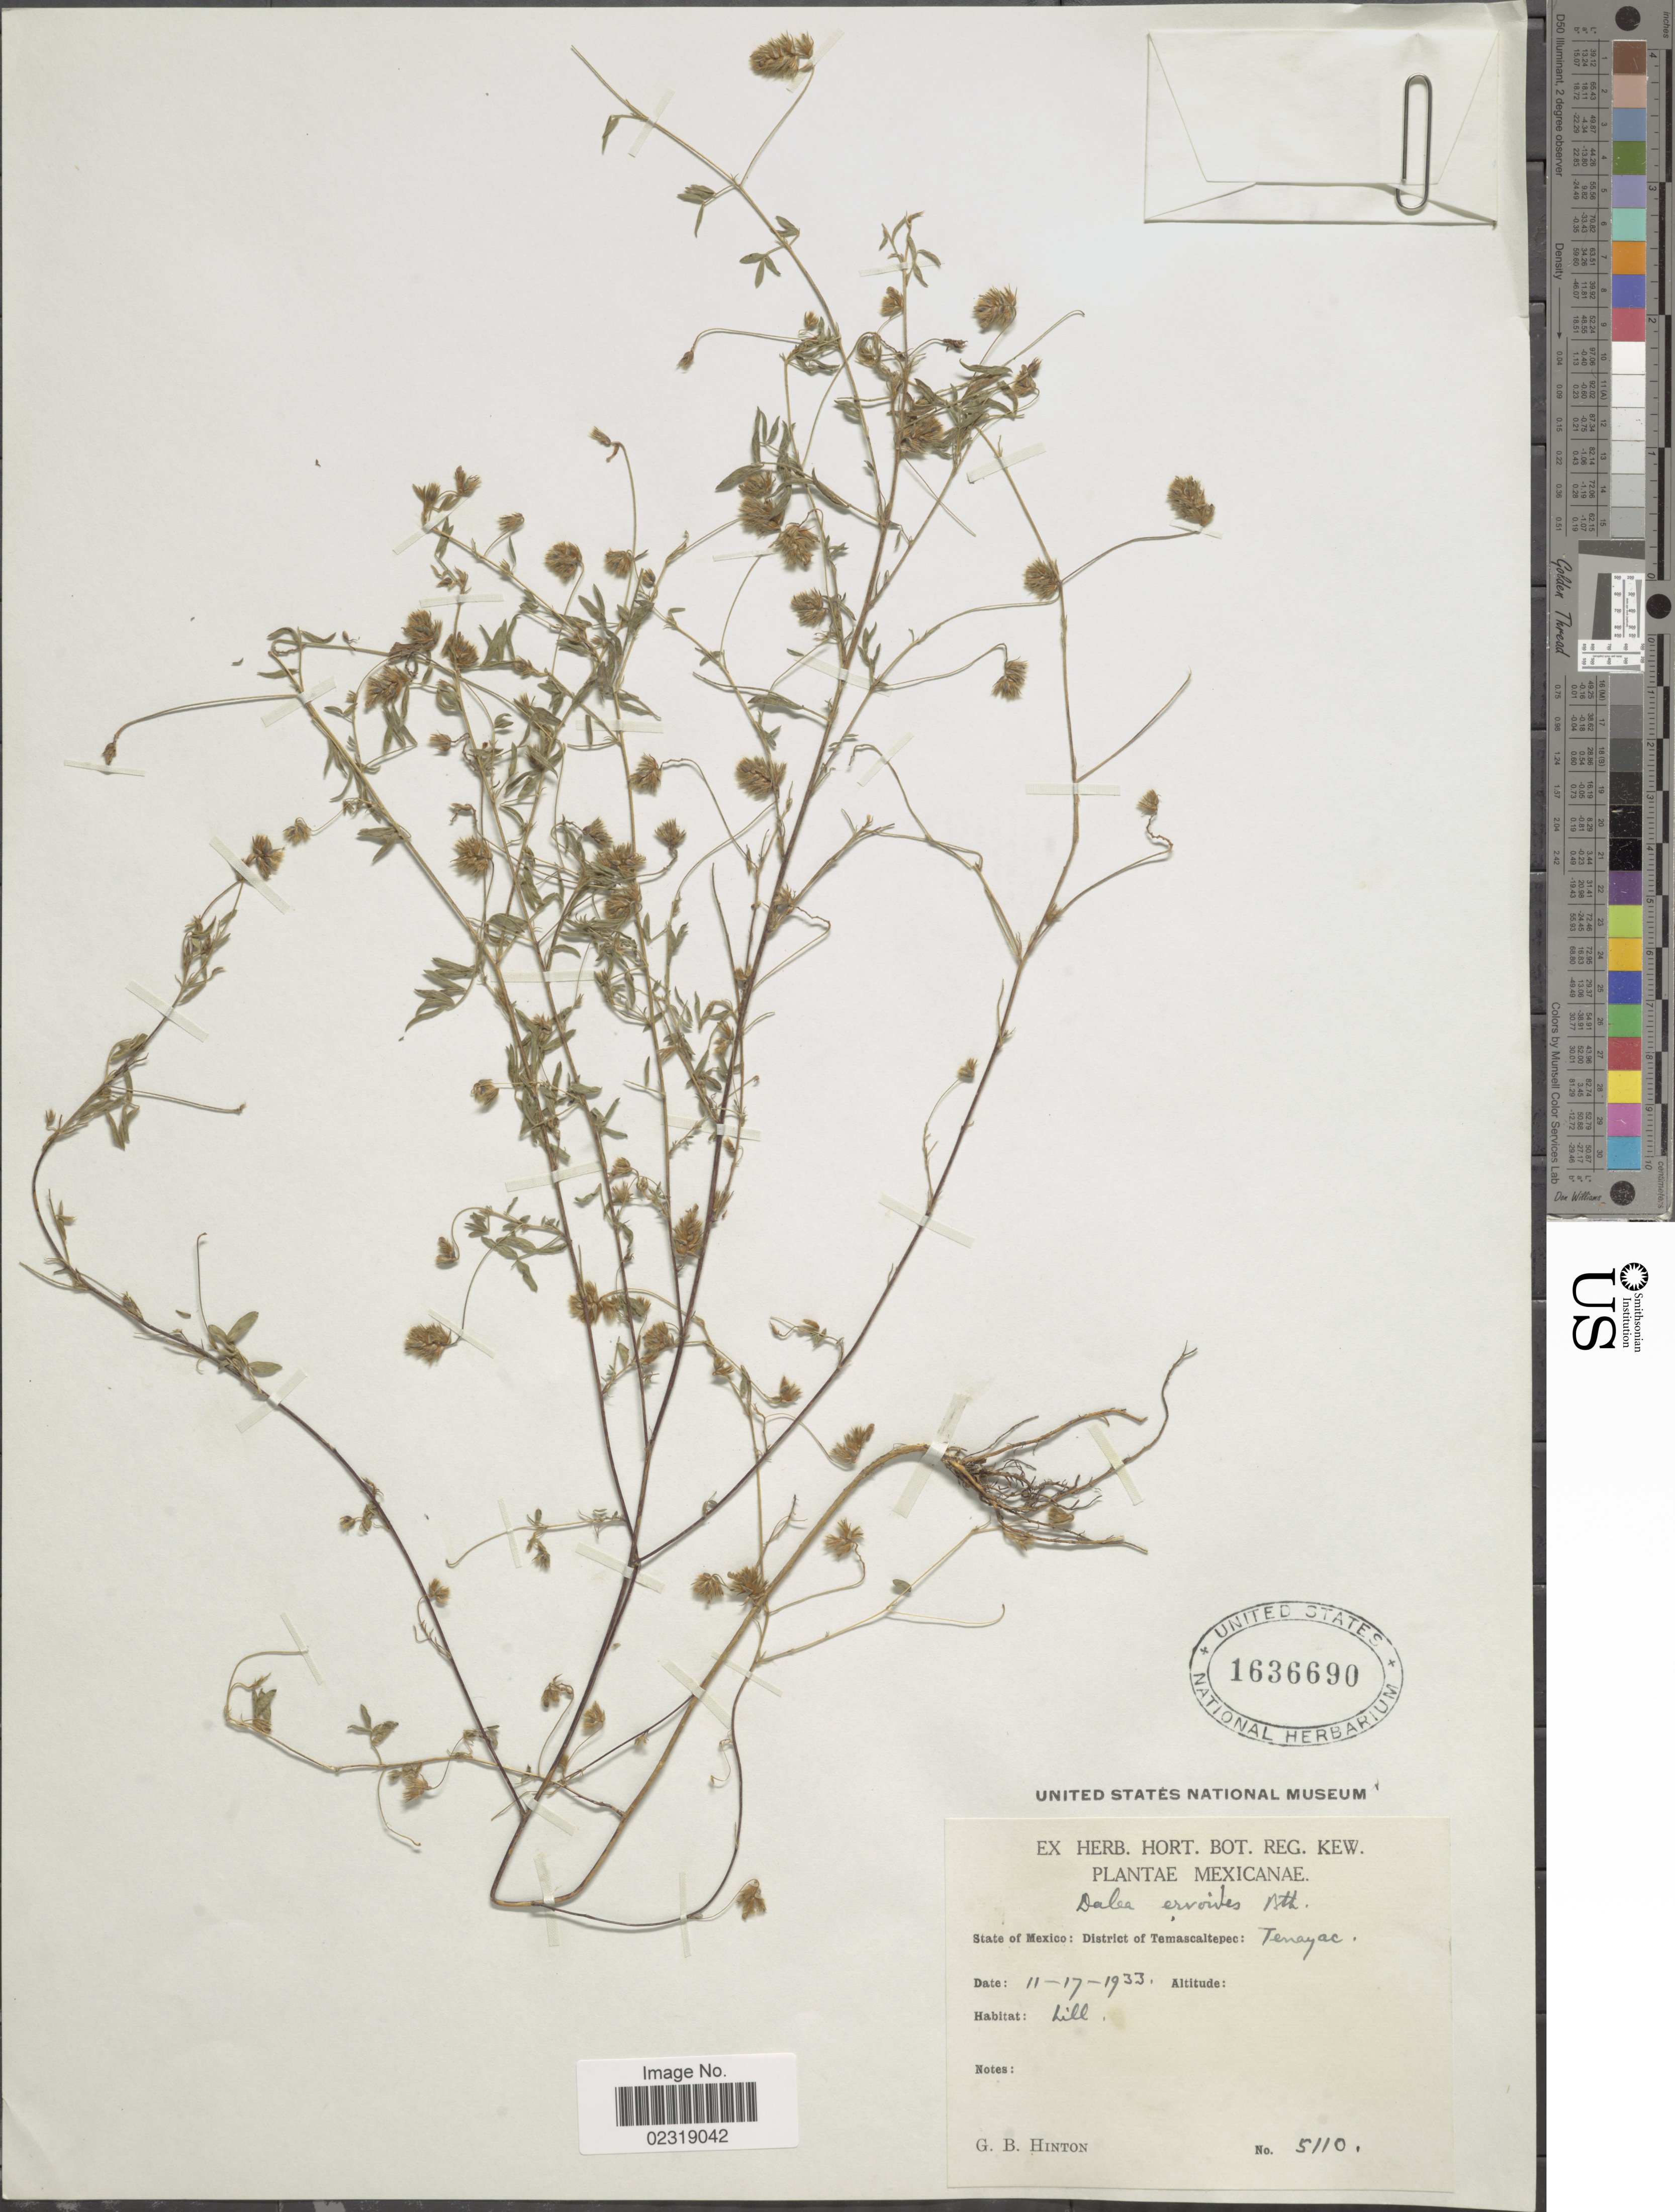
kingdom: Plantae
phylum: Tracheophyta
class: Magnoliopsida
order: Fabales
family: Fabaceae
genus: Dalea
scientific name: Dalea cliffortiana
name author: Willd.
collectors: G. Hilton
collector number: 5110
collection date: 1933-11-17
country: Mexico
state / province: México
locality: State of Mexico: District of Temascaltepec: Tenayac.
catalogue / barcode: US 1636690